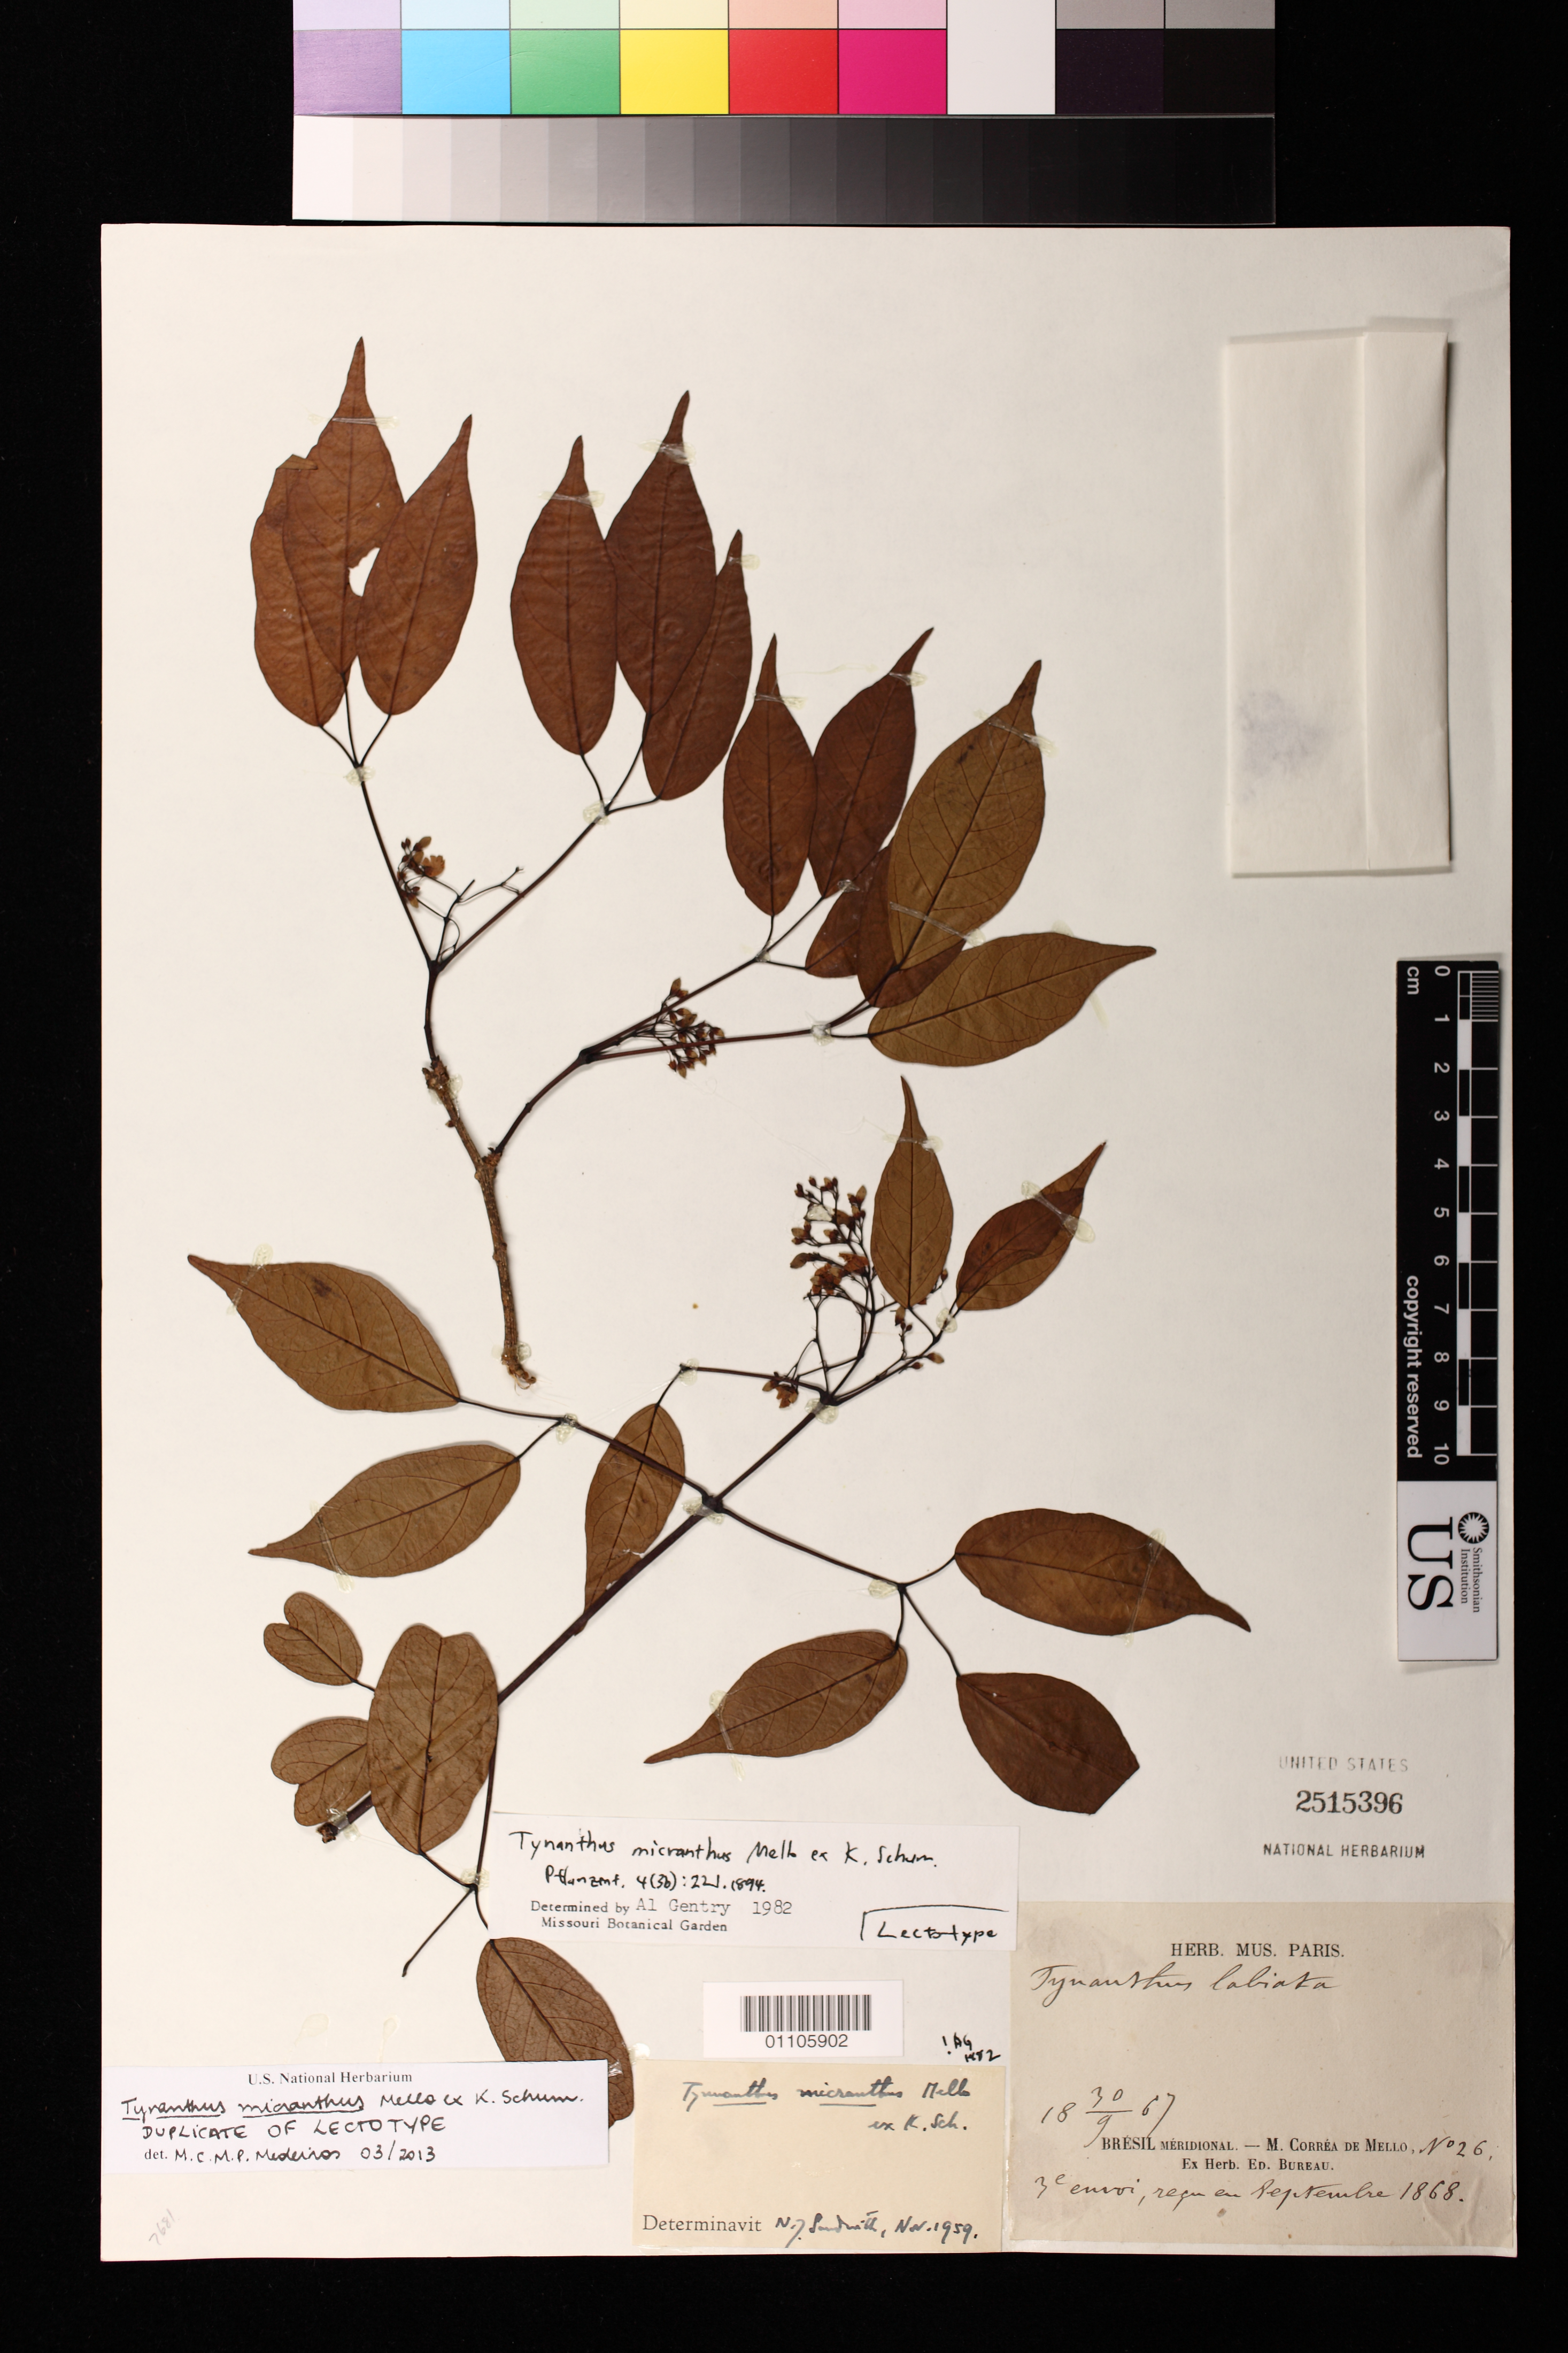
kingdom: Plantae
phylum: Tracheophyta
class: Magnoliopsida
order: Lamiales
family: Bignoniaceae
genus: Tynanthus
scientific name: Tynanthus micranthus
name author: Corr. Mello ex K. Schum. in Engl. & Prantl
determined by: Gentry, A. H.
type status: Type Collection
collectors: J. Correa de Mello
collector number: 26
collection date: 1867-09-30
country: Brazil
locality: Brésil Méridional.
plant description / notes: Annotated as "lectotype" by A. Gentry (1982), as "duplicate of lectotype" by M.C.M.P. Medeiros (2013); lectotypification not found.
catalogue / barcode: US 2515396